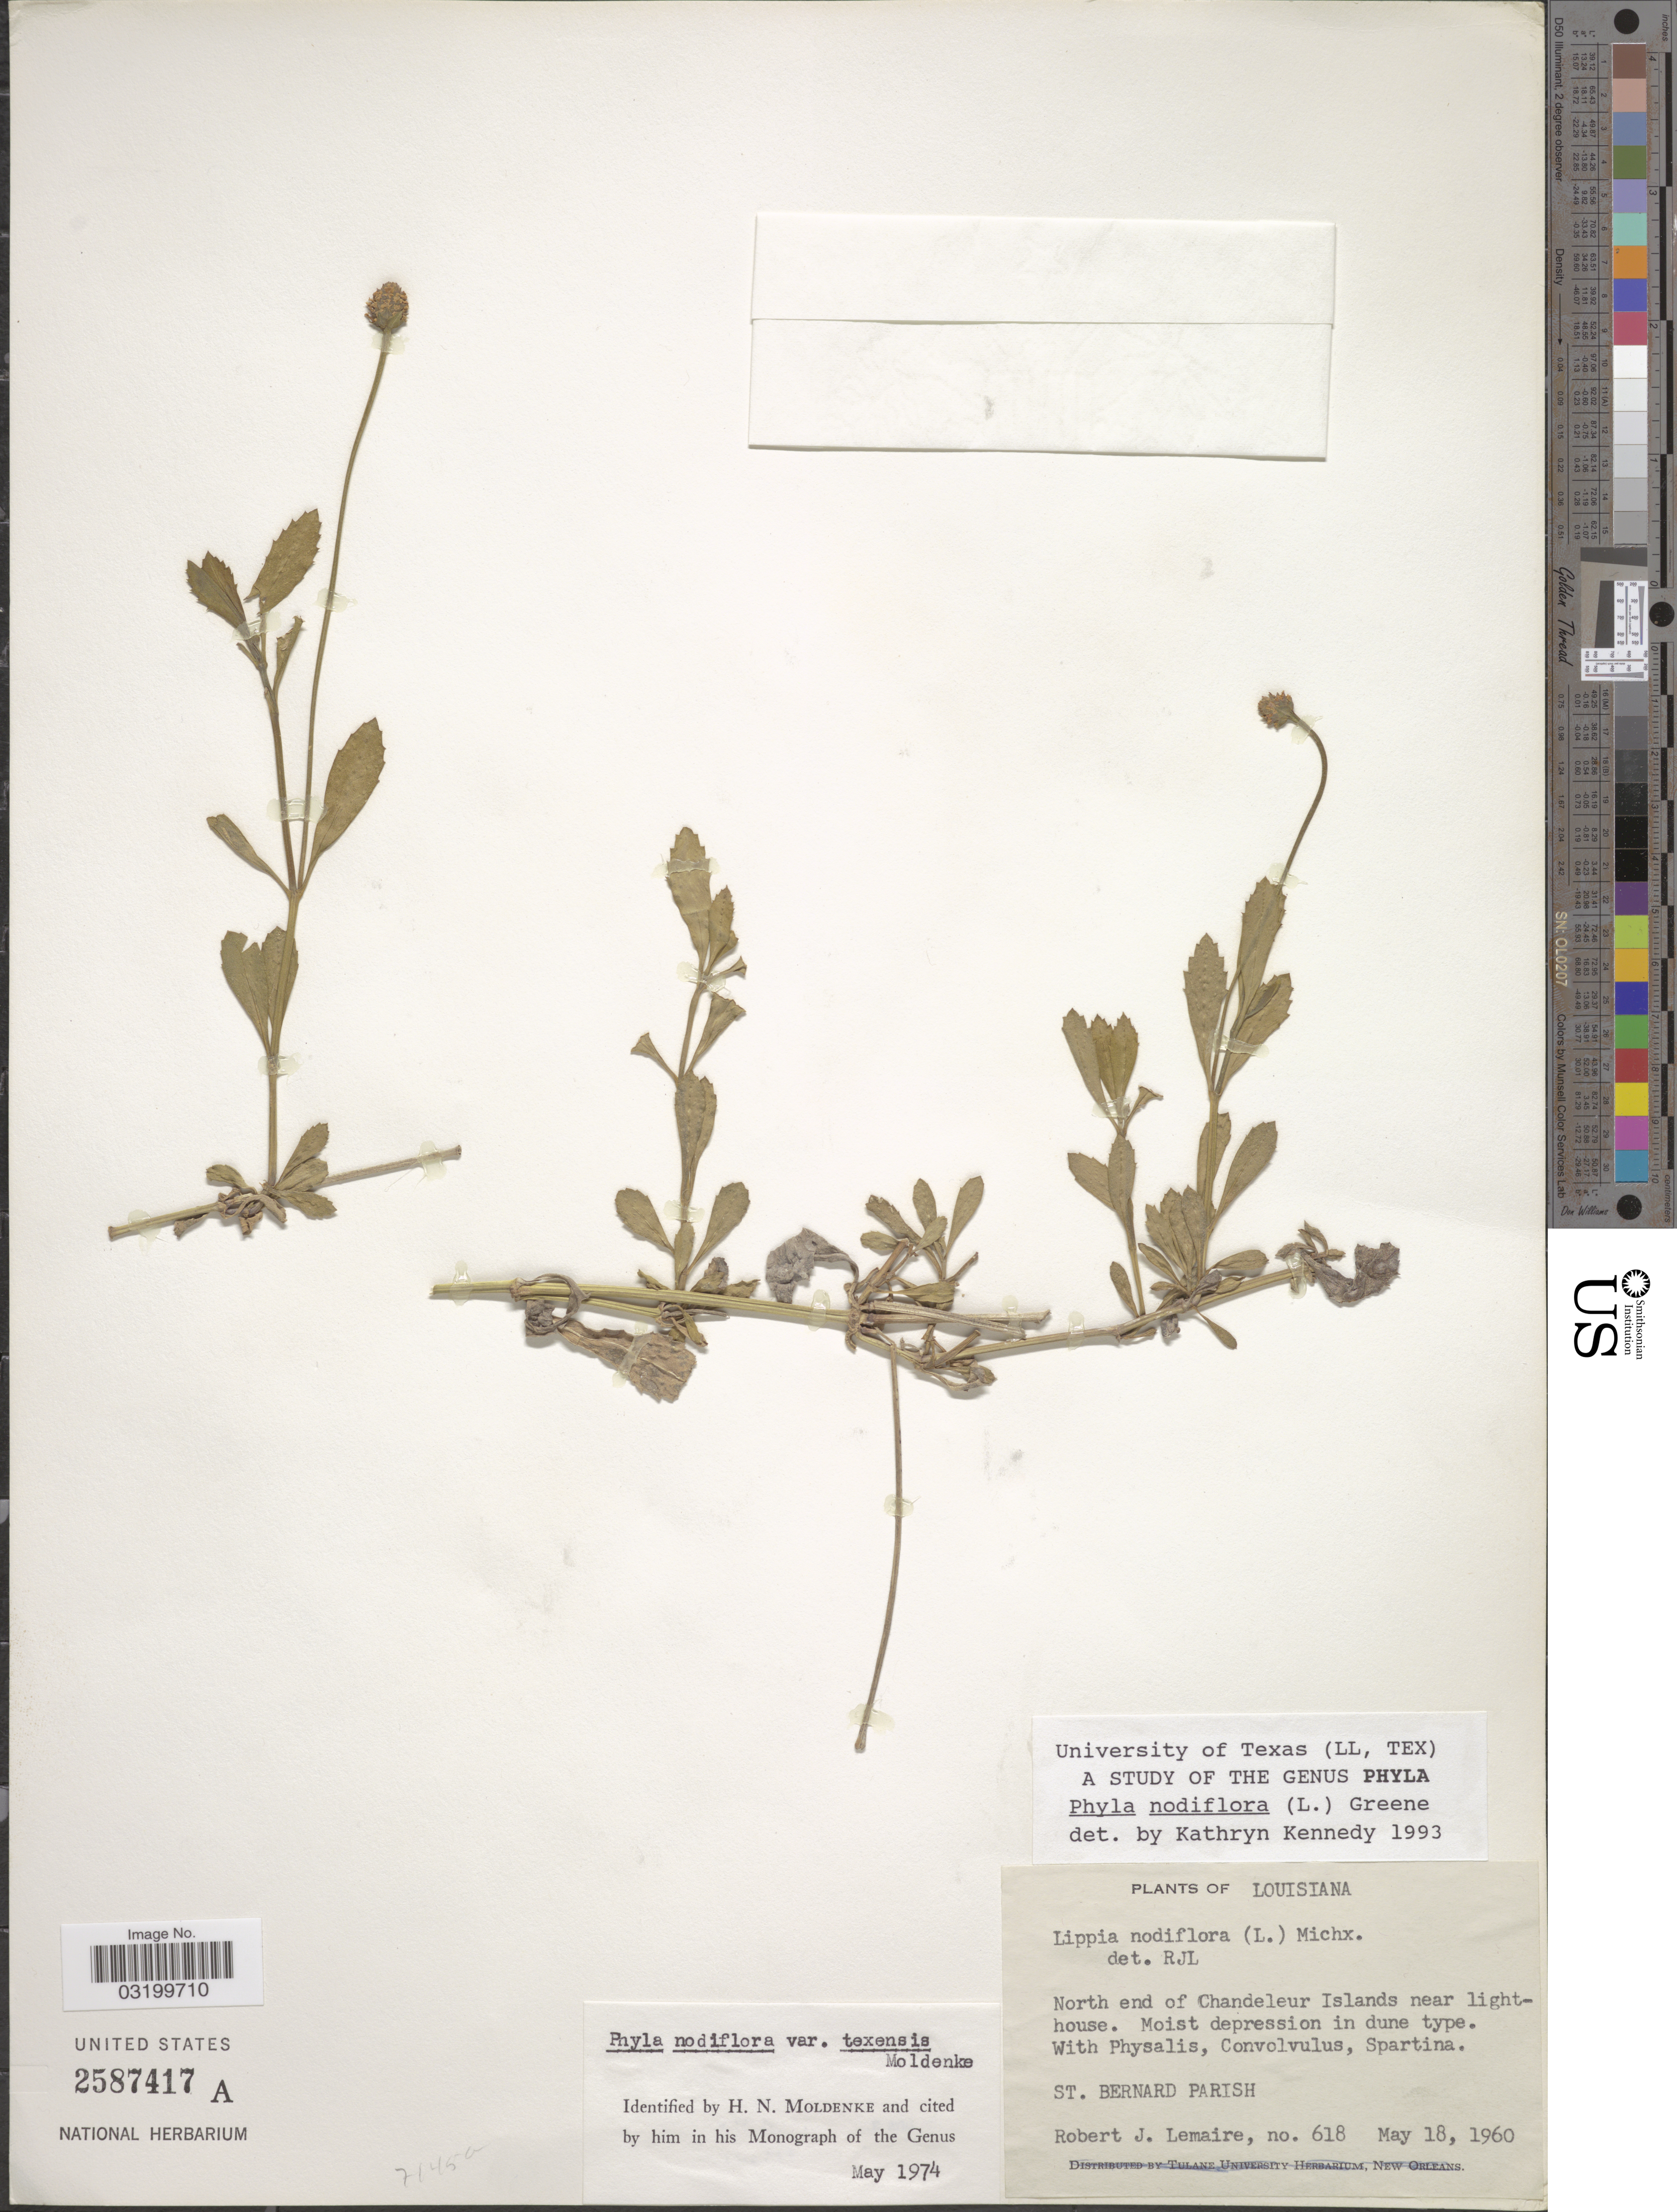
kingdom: Plantae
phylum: Tracheophyta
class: Magnoliopsida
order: Lamiales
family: Verbenaceae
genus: Phyla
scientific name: Phyla nodiflora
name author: (L.) Greene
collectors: R. J. Lemaire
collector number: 618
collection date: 1960-05-18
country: United States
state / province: Louisiana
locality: North end of Chandeleur Islands near lighthouse. St Bernard Parish.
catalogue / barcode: US 2587417A